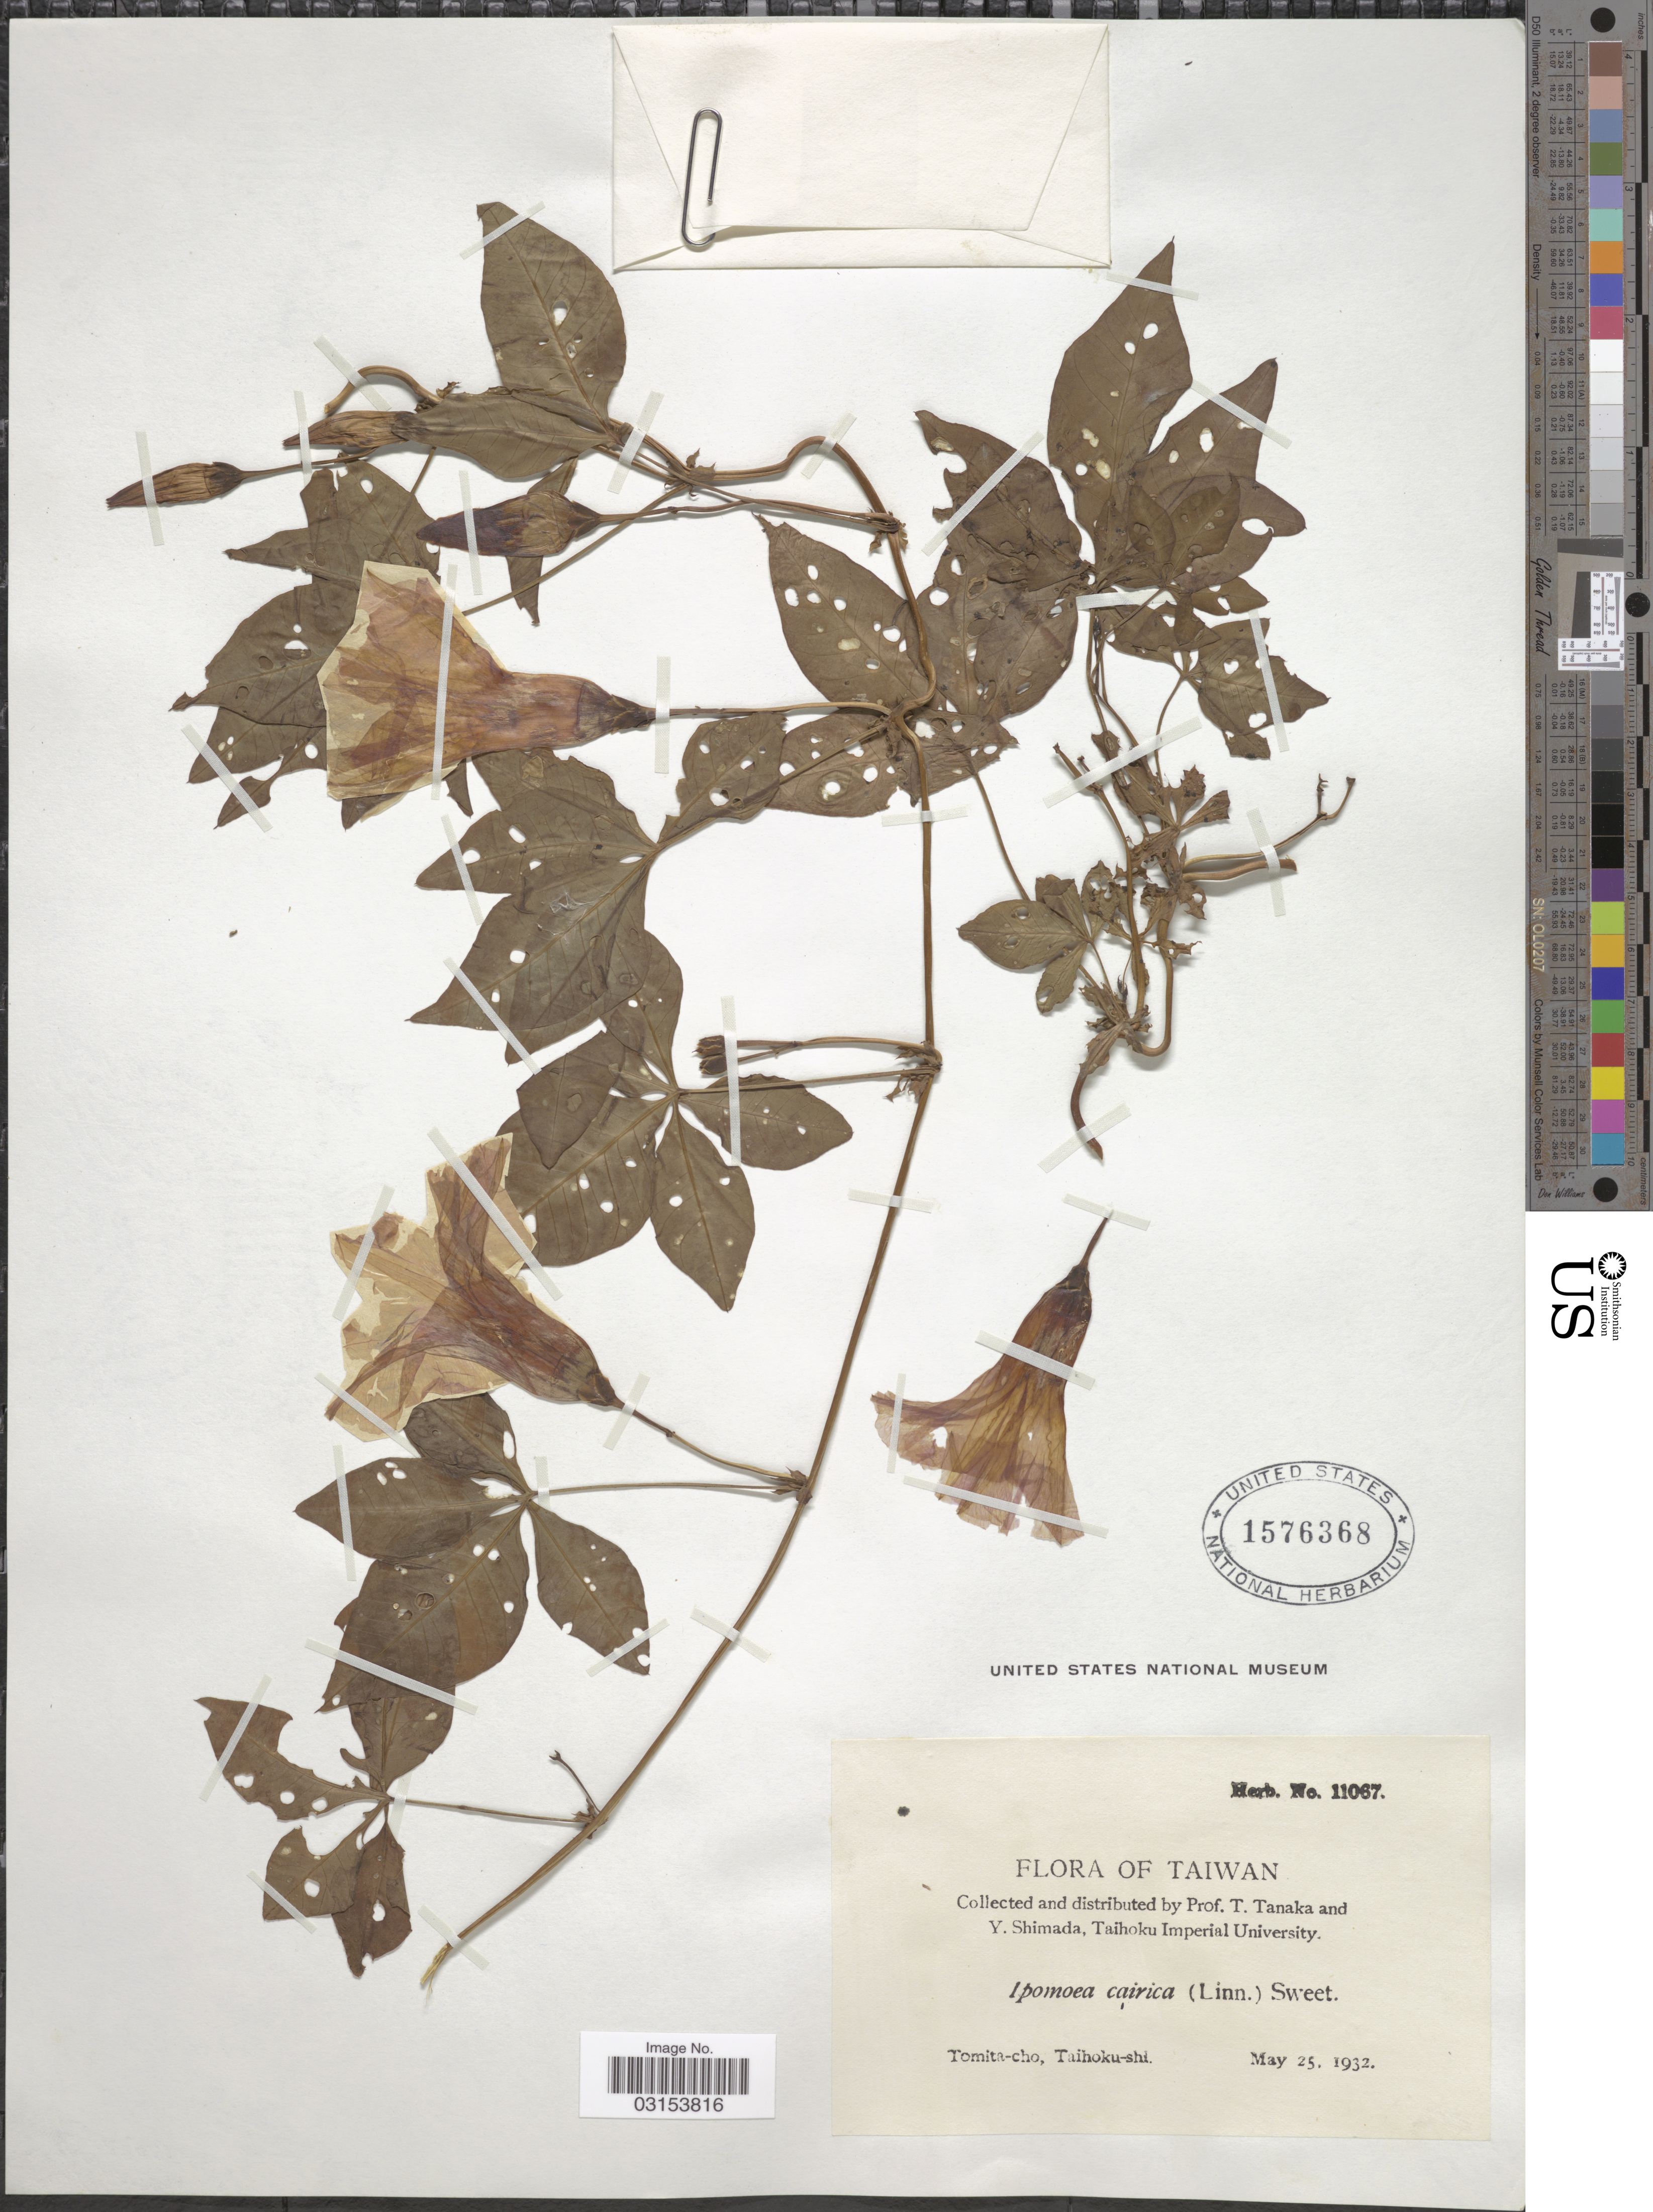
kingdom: Plantae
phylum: Tracheophyta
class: Magnoliopsida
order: Solanales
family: Convolvulaceae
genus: Ipomoea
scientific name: Ipomoea cairica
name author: (L.) Sweet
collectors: T. Tanaka & Y. Shimada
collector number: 11067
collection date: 1932-05-25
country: Taiwan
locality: Tomita-cho, Taihoku-shi.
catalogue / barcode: US 1576368